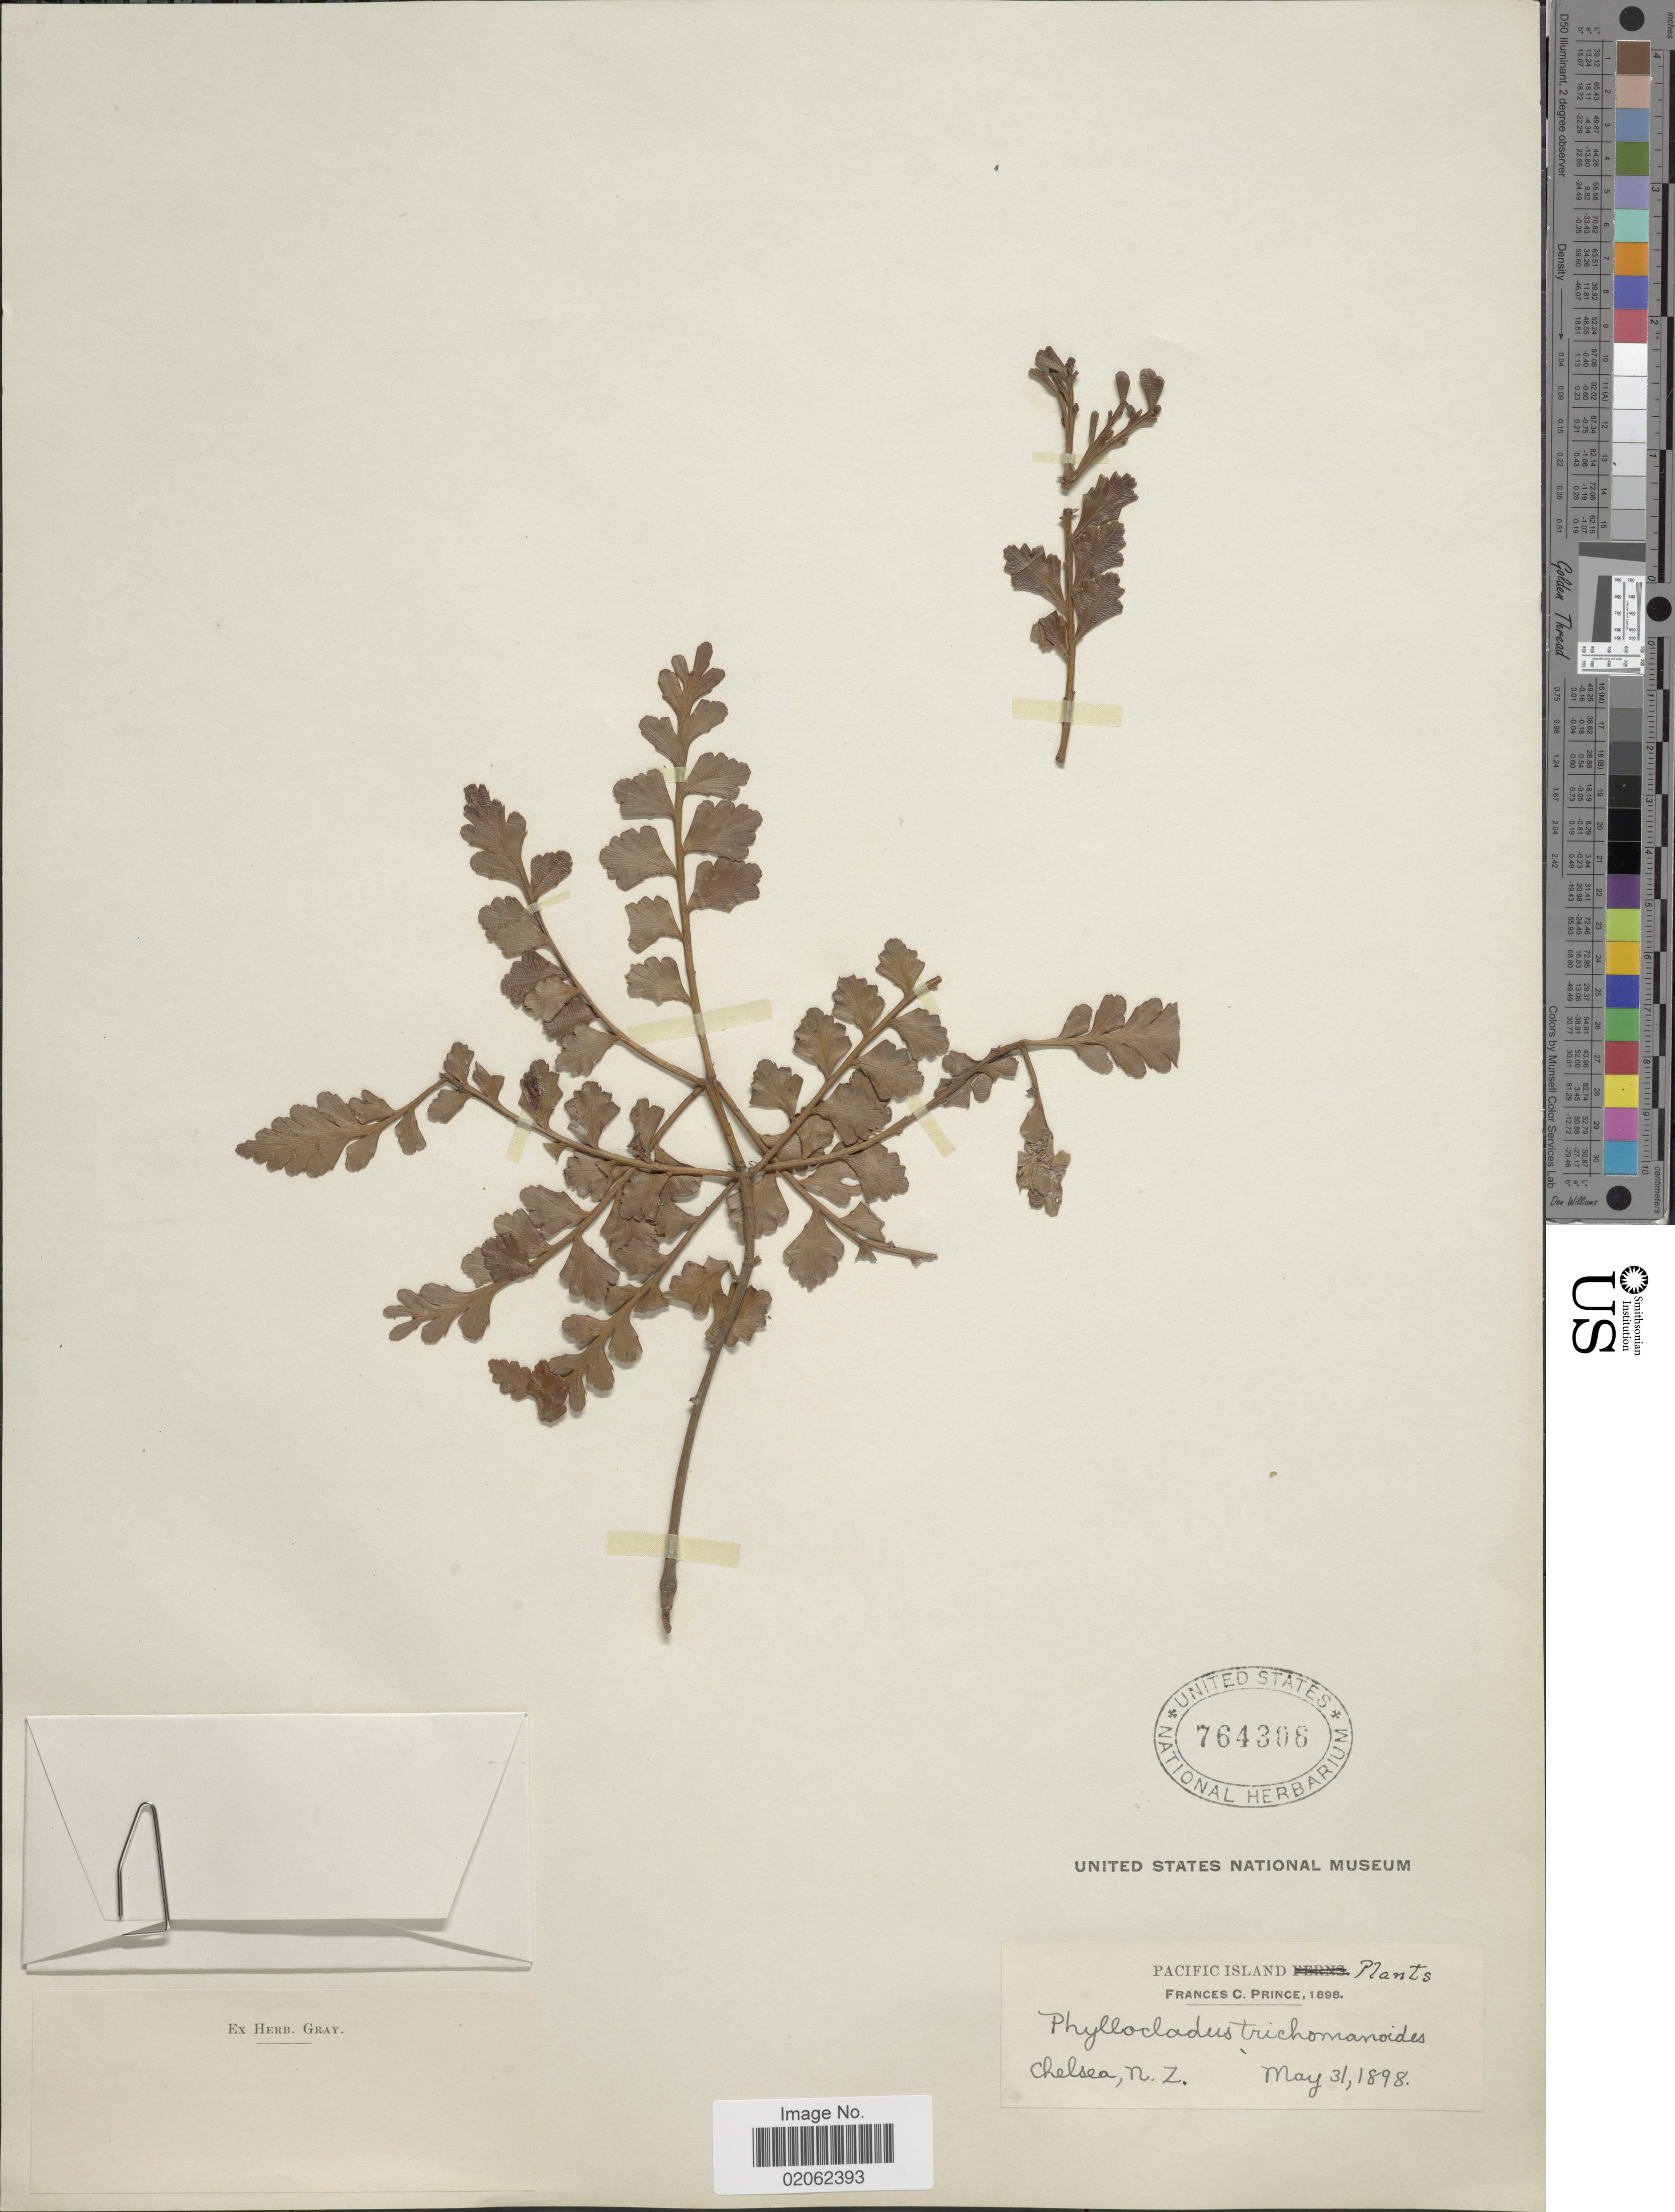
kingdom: Plantae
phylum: Tracheophyta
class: Pinopsida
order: Pinales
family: Phyllocladaceae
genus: Phyllocladus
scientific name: Phyllocladus trichomanoides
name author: D. Don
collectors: F. Prince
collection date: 1898-05-31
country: New Zealand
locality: Chelsea, Pacific Islands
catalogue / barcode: US 764306